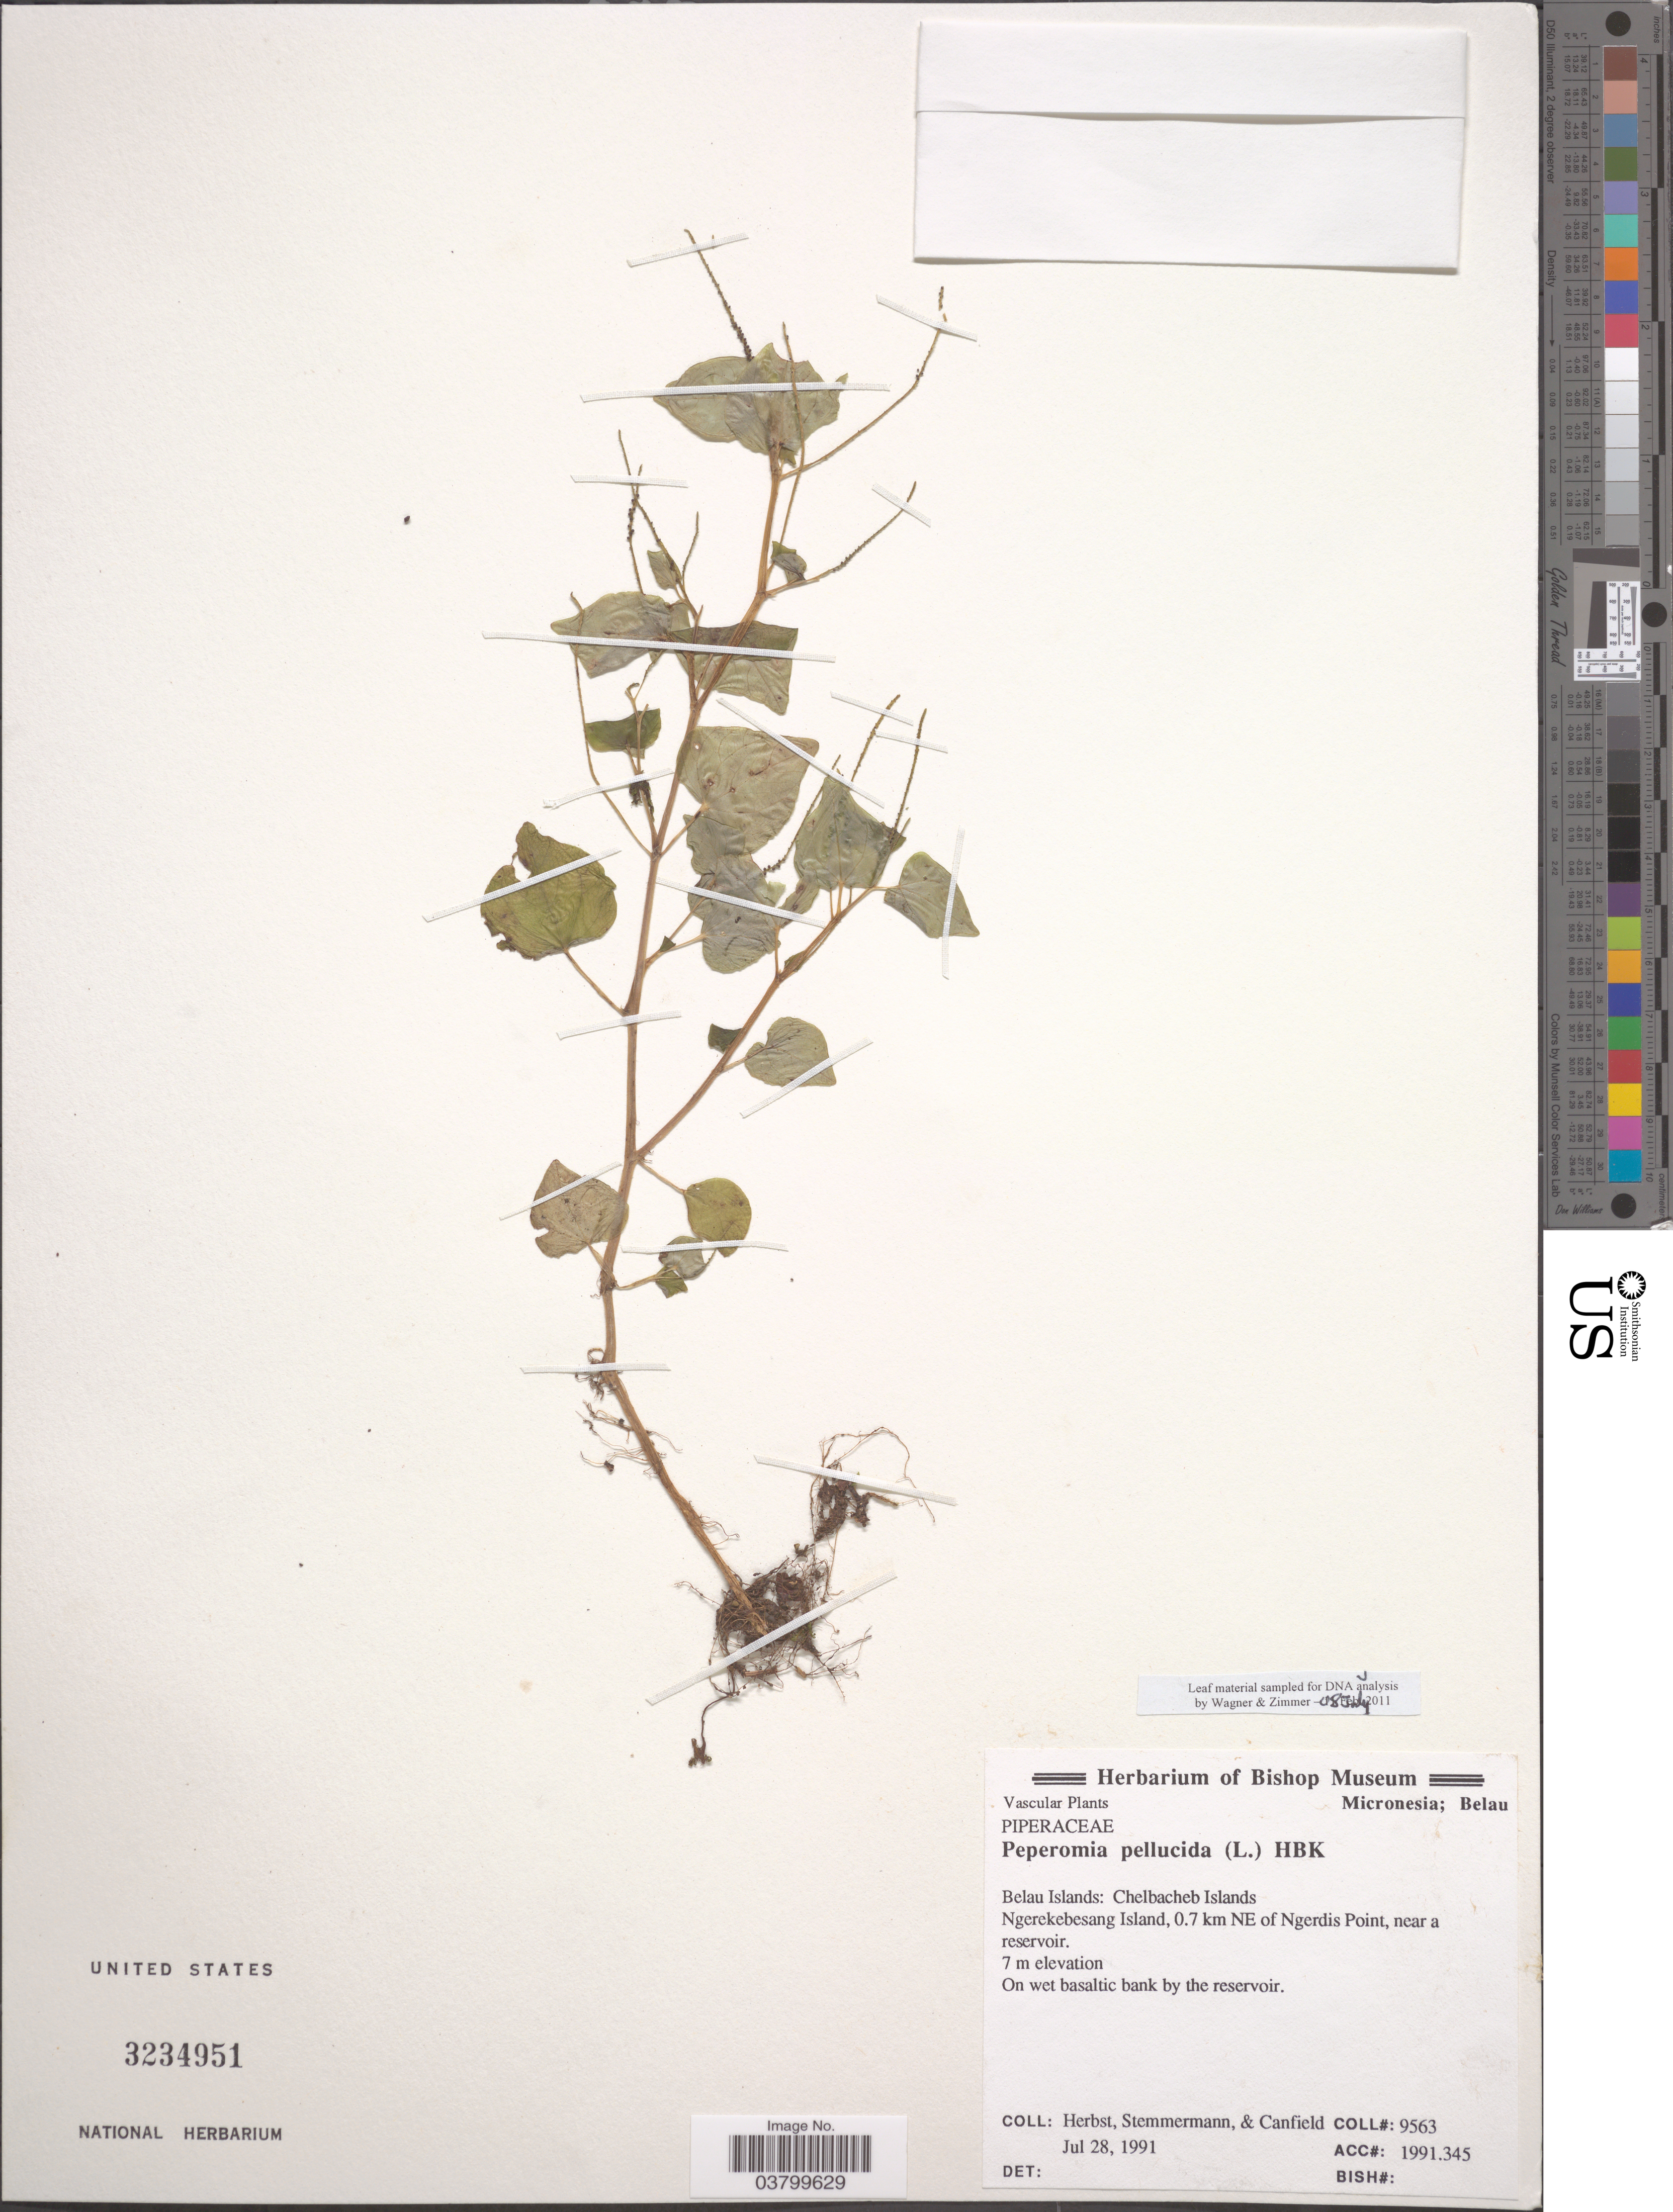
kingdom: Plantae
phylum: Tracheophyta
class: Magnoliopsida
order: Piperales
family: Piperaceae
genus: Peperomia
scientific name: Peperomia pellucida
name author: (L.) Kunth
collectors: -. Herbst, -. Stemmermann & -. Canfield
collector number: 9563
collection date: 1991-07-28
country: Palau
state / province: Koror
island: Ngerekebesang [Arakabesan]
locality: Belau Islands: Chelbacheb Islands. Ngerekebesang Island, 0.7 km NE of Ngerdis Point, near a reservoir.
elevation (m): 7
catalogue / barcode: US 3234951